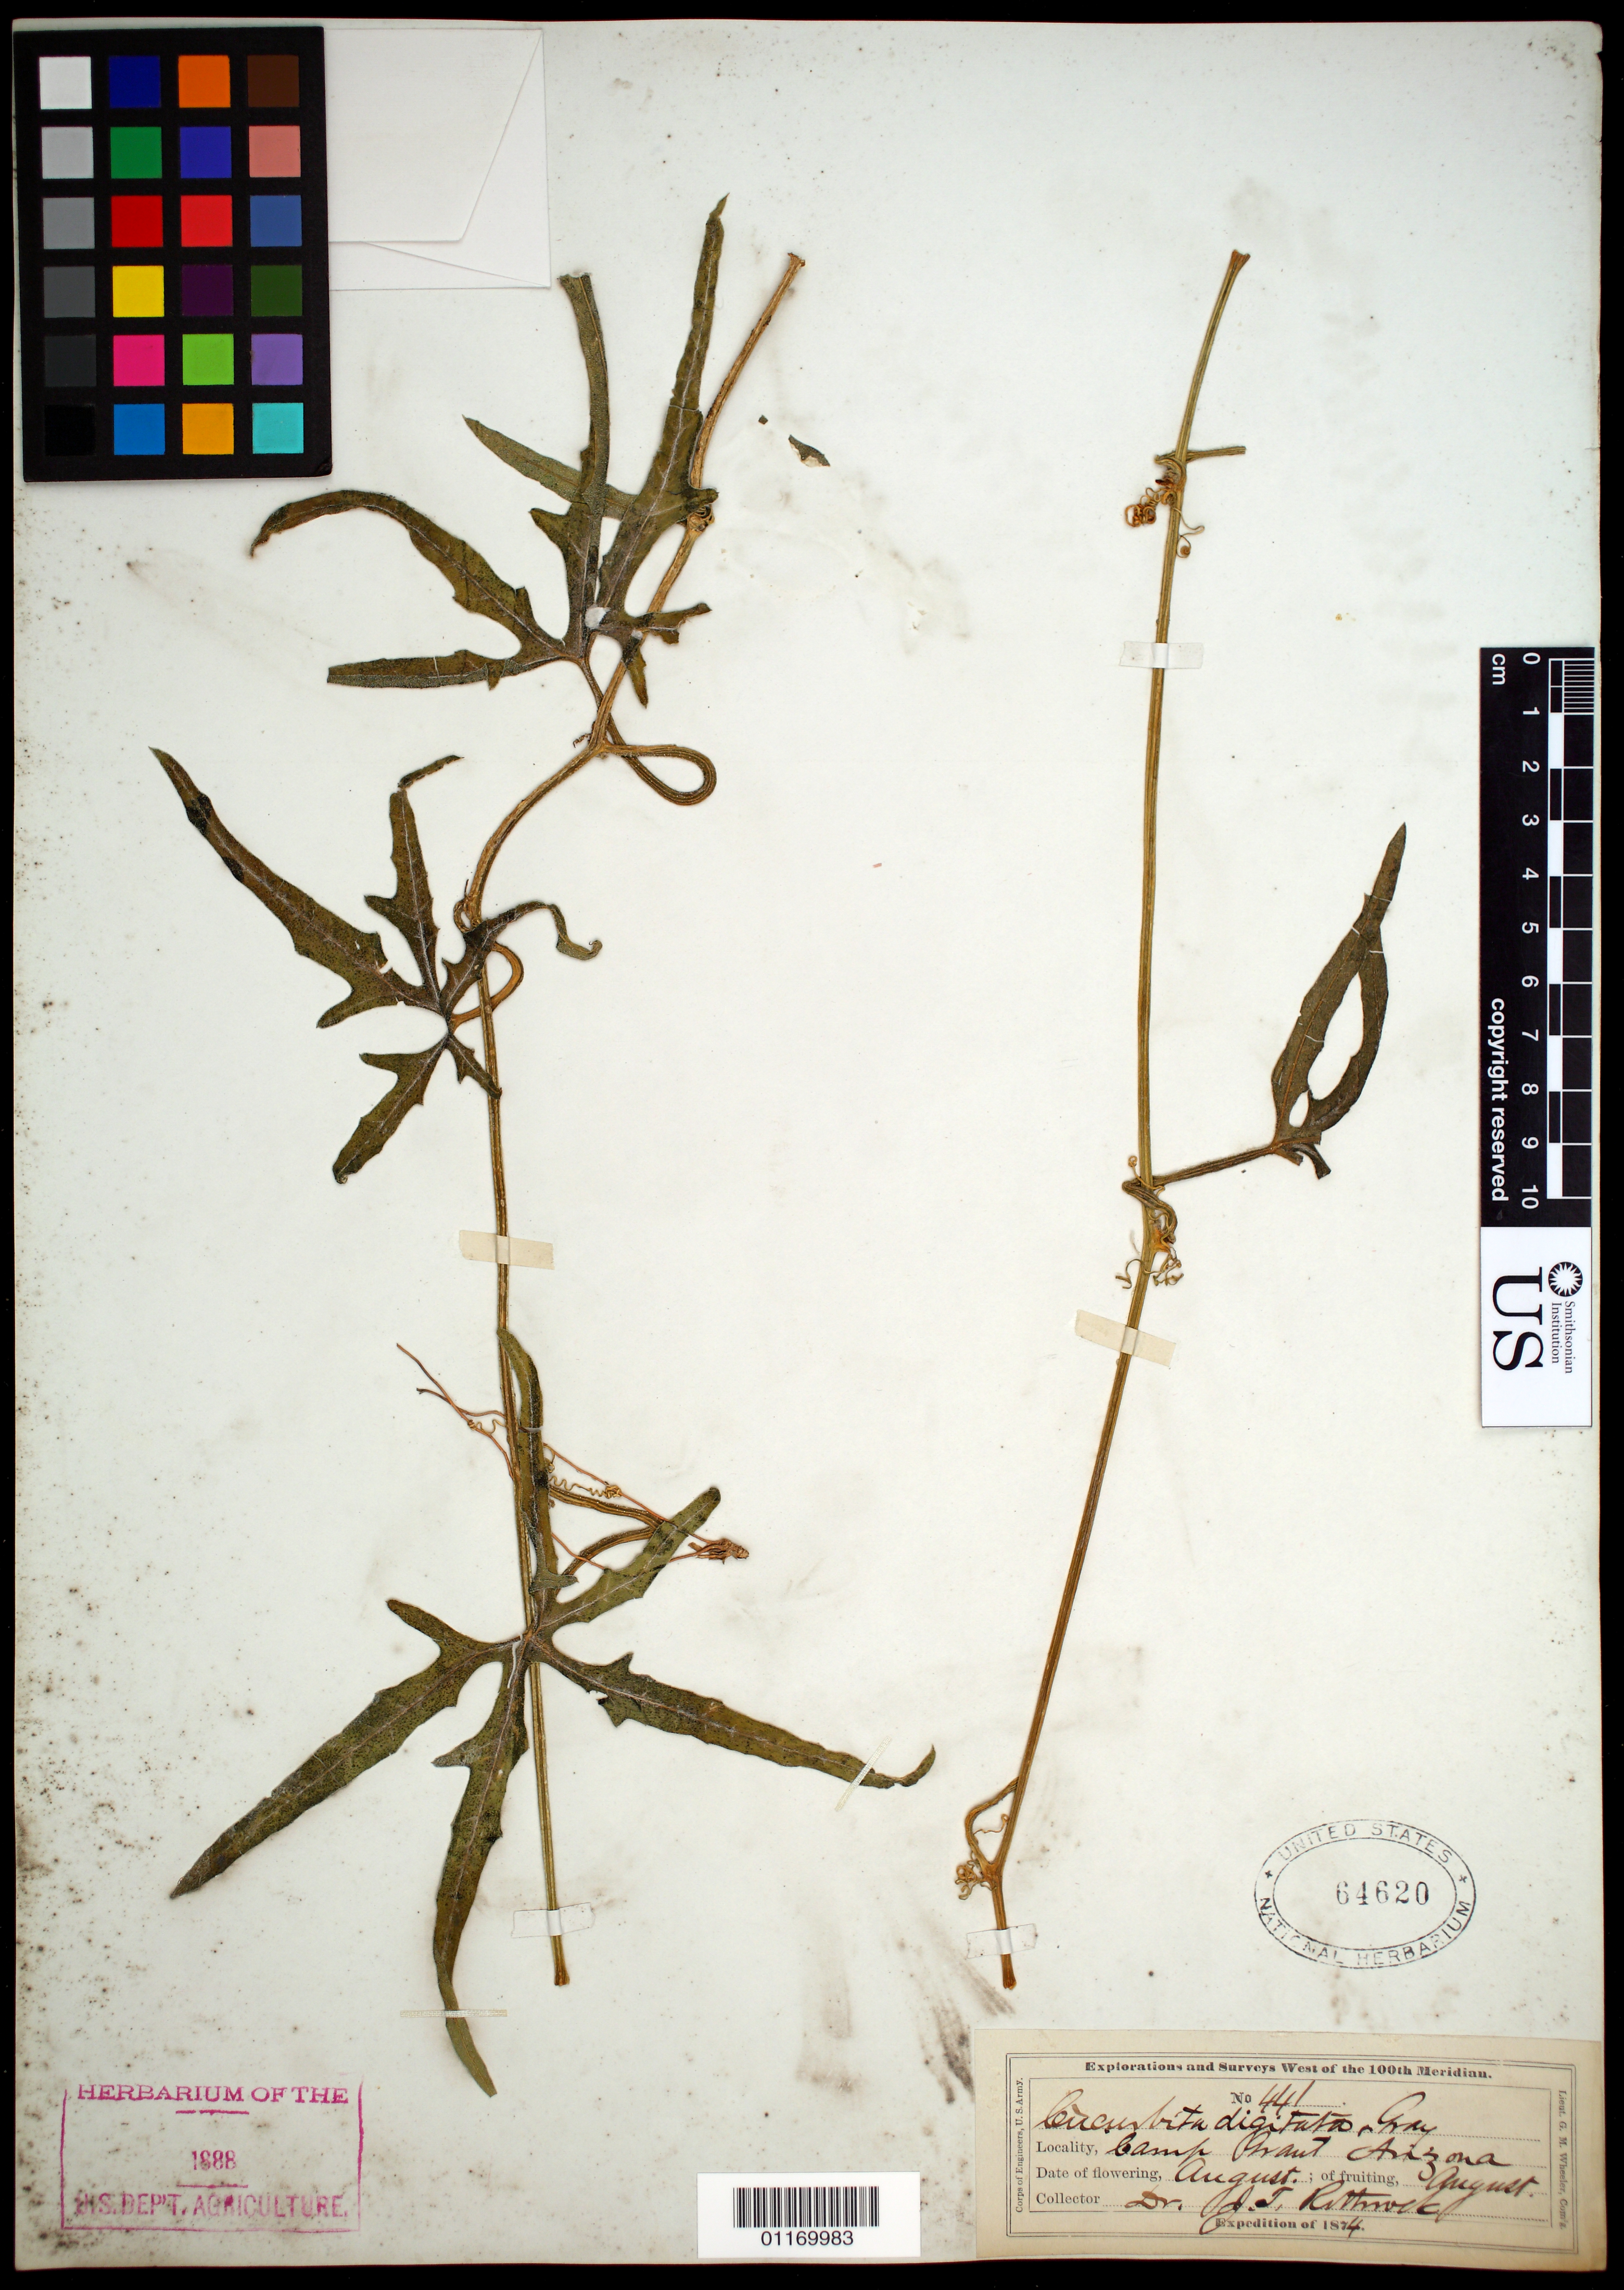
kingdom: Plantae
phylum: Tracheophyta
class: Magnoliopsida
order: Cucurbitales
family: Cucurbitaceae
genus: Cucurbita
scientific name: Cucurbita digitata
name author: A. Gray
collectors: J. T. Rothrock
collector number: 441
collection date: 1874-08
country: United States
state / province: Arizona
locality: Camp Grant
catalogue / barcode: US 64620